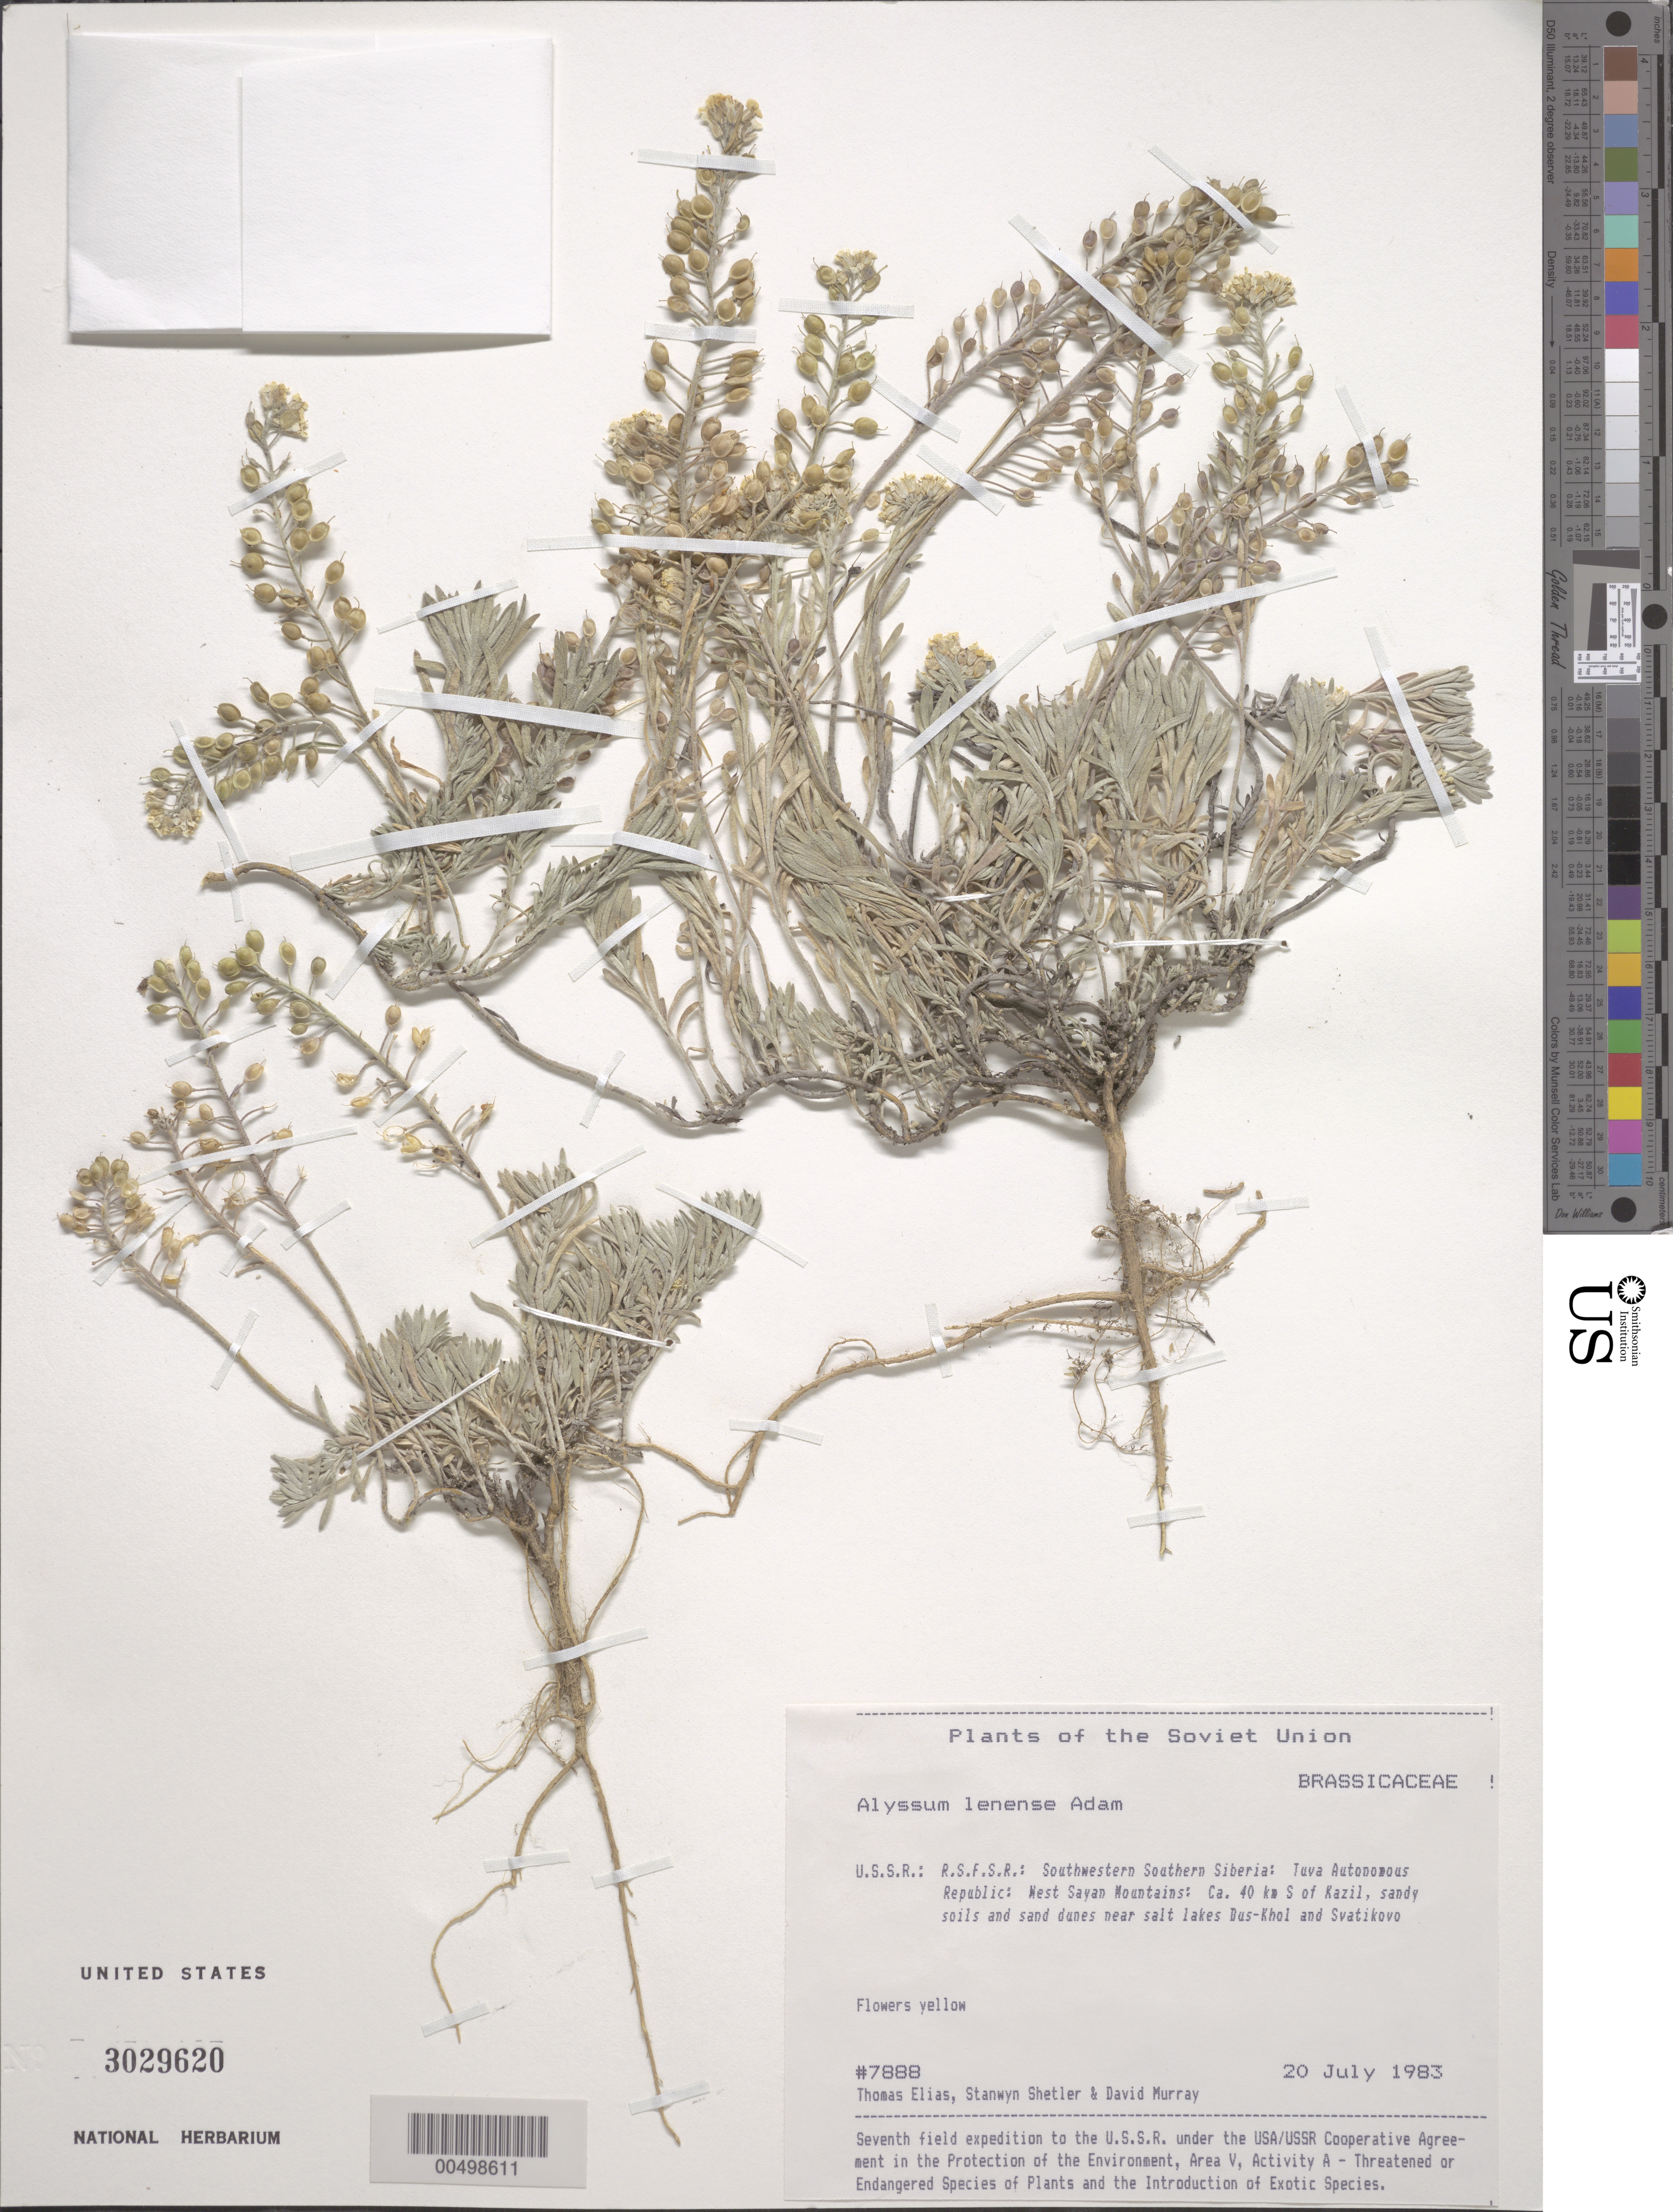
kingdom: Plantae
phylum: Tracheophyta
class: Magnoliopsida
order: Brassicales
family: Brassicaceae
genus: Alyssum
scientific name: Alyssum lenense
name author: Adams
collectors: T. Elias, S. Shetler & D. F. Murray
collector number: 7888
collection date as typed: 20 Jul 1983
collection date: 1983-07-20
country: Russian Federation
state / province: Tuva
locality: West Sayan Mountains, ca. 40 km S of Kazil [Kyzyl], near salt lakes Dus-Khol and Svatikovo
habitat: sandy soils and sand dunes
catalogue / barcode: US 3029620